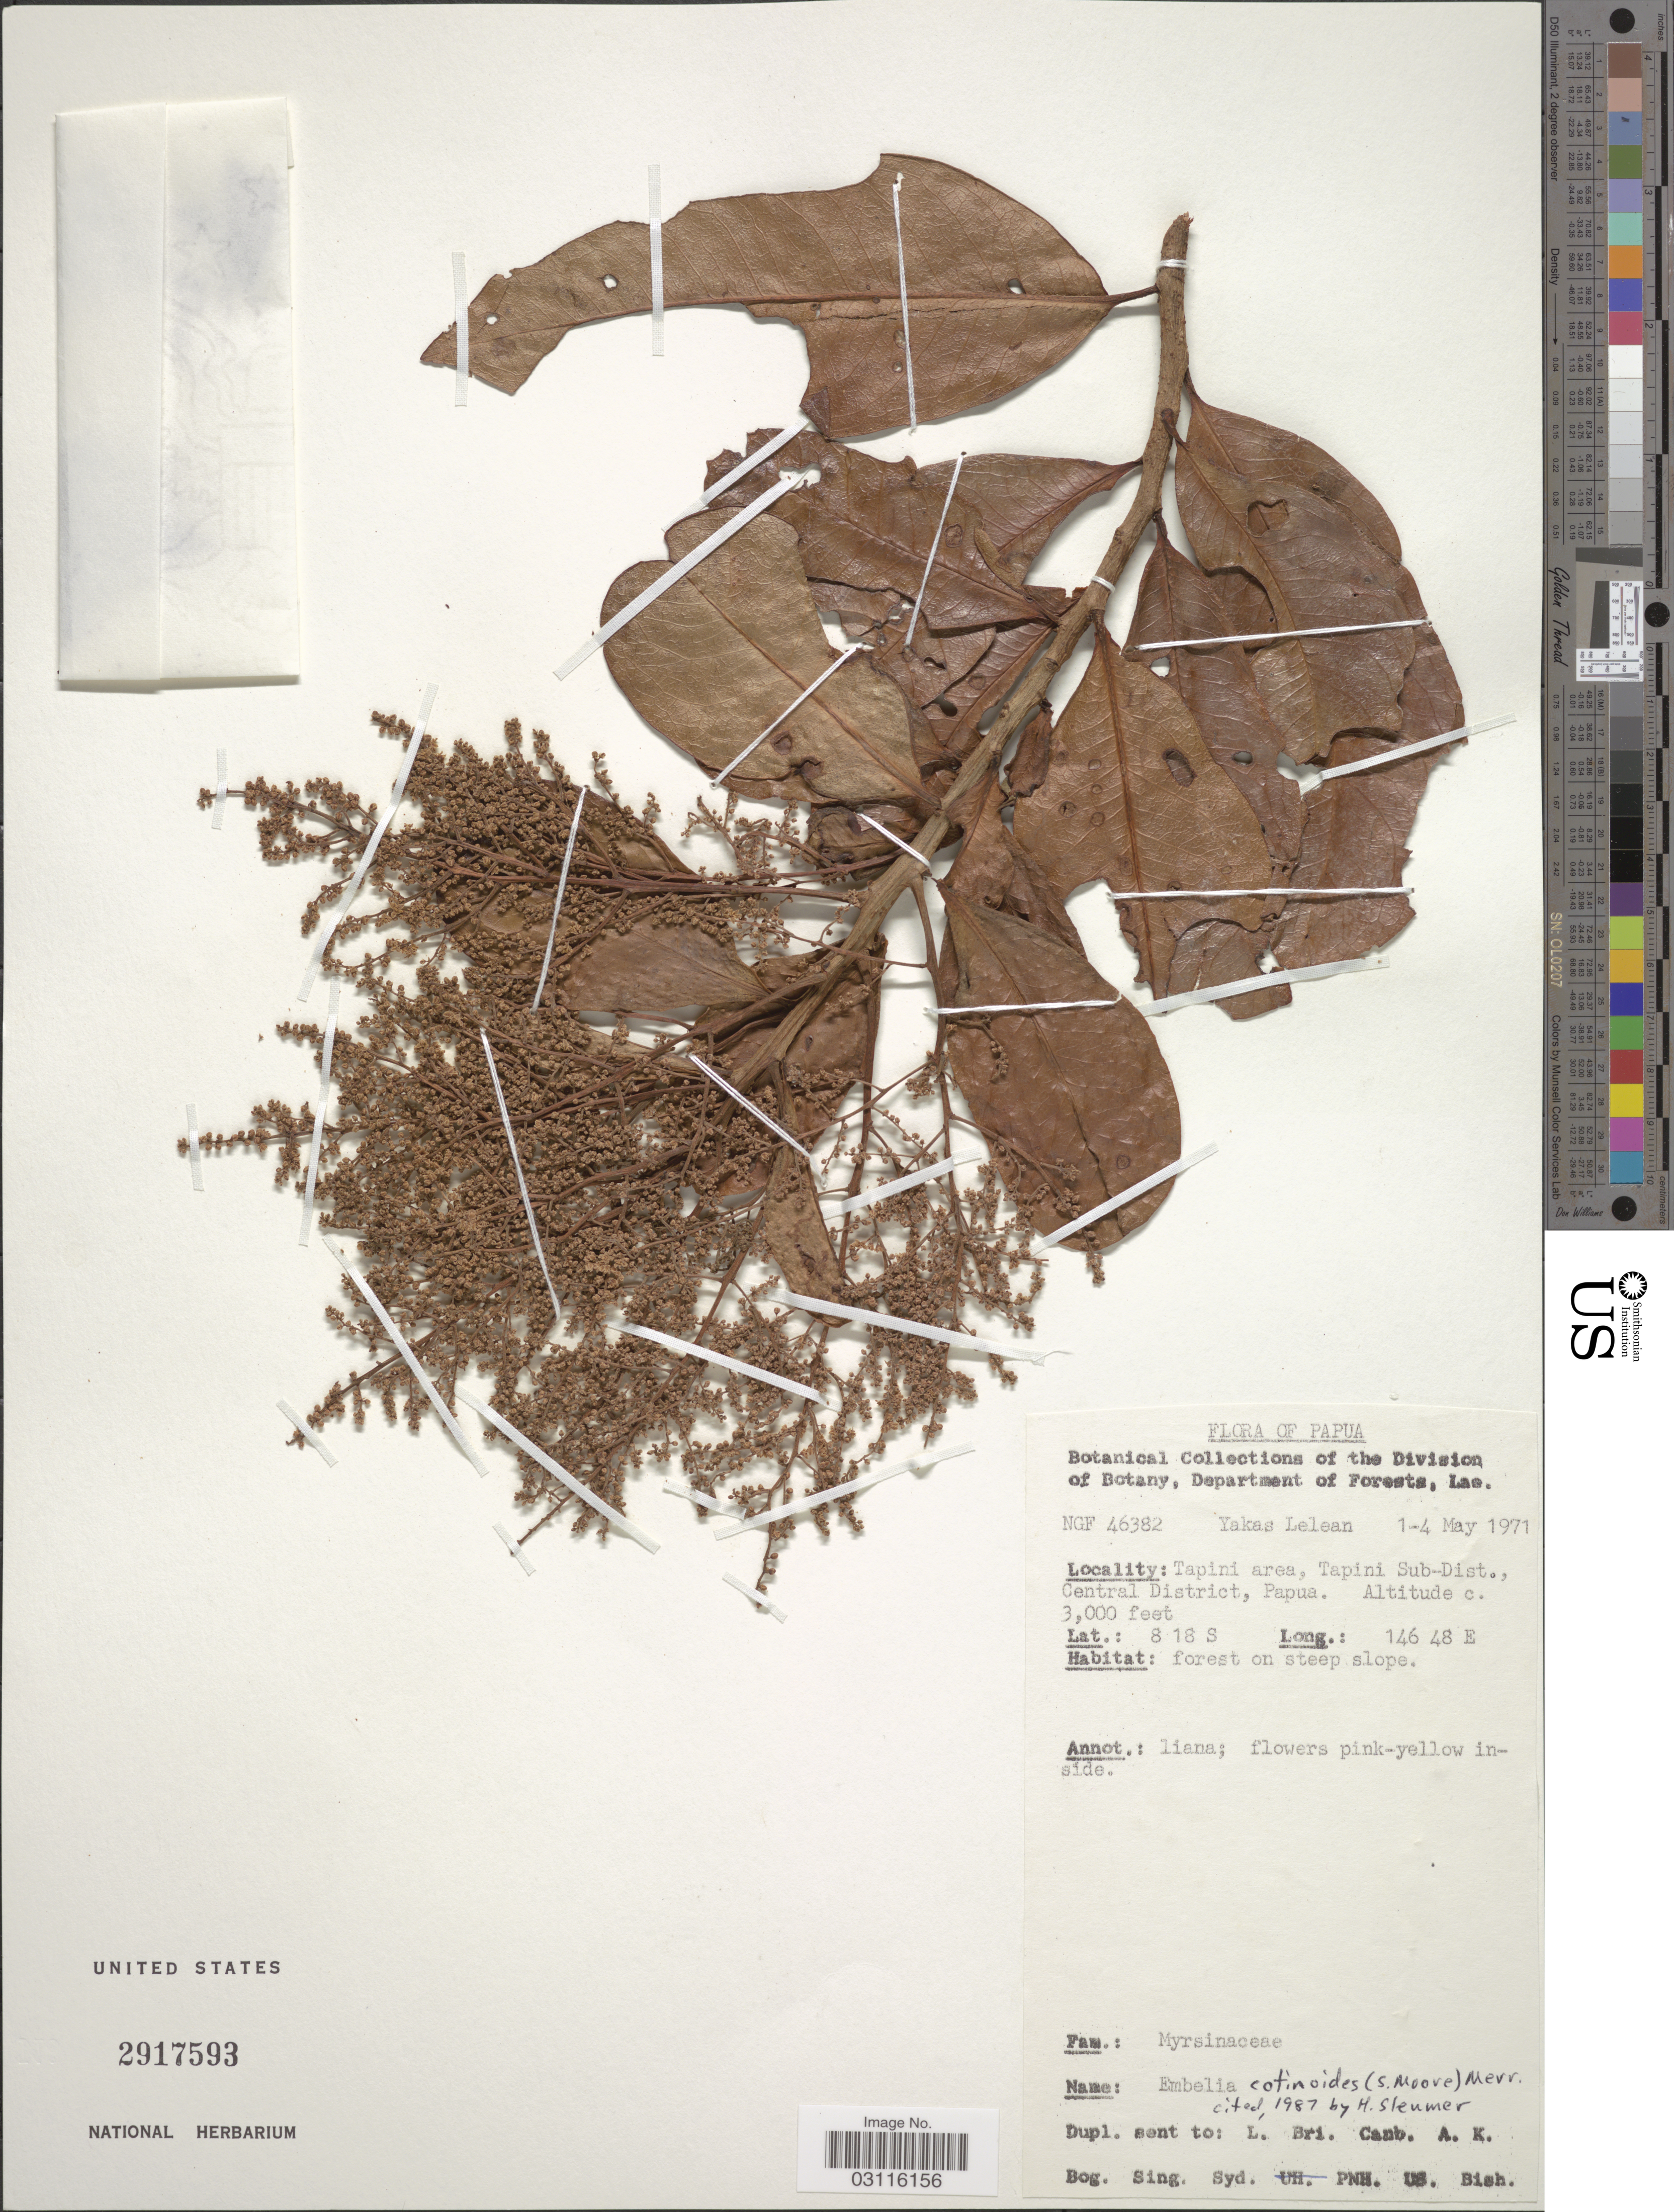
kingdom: Plantae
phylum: Tracheophyta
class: Magnoliopsida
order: Ericales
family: Primulaceae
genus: Embelia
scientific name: Embelia cotinoides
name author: (S. Moore) Merr.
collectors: Y. Lelean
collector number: NGF 46382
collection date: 1971-05-01/1971-05-04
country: Papua New Guinea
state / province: Central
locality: Papua. Tapini area, Tapini Sub-Dist., Central District, Papua.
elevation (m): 914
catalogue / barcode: US 2917593